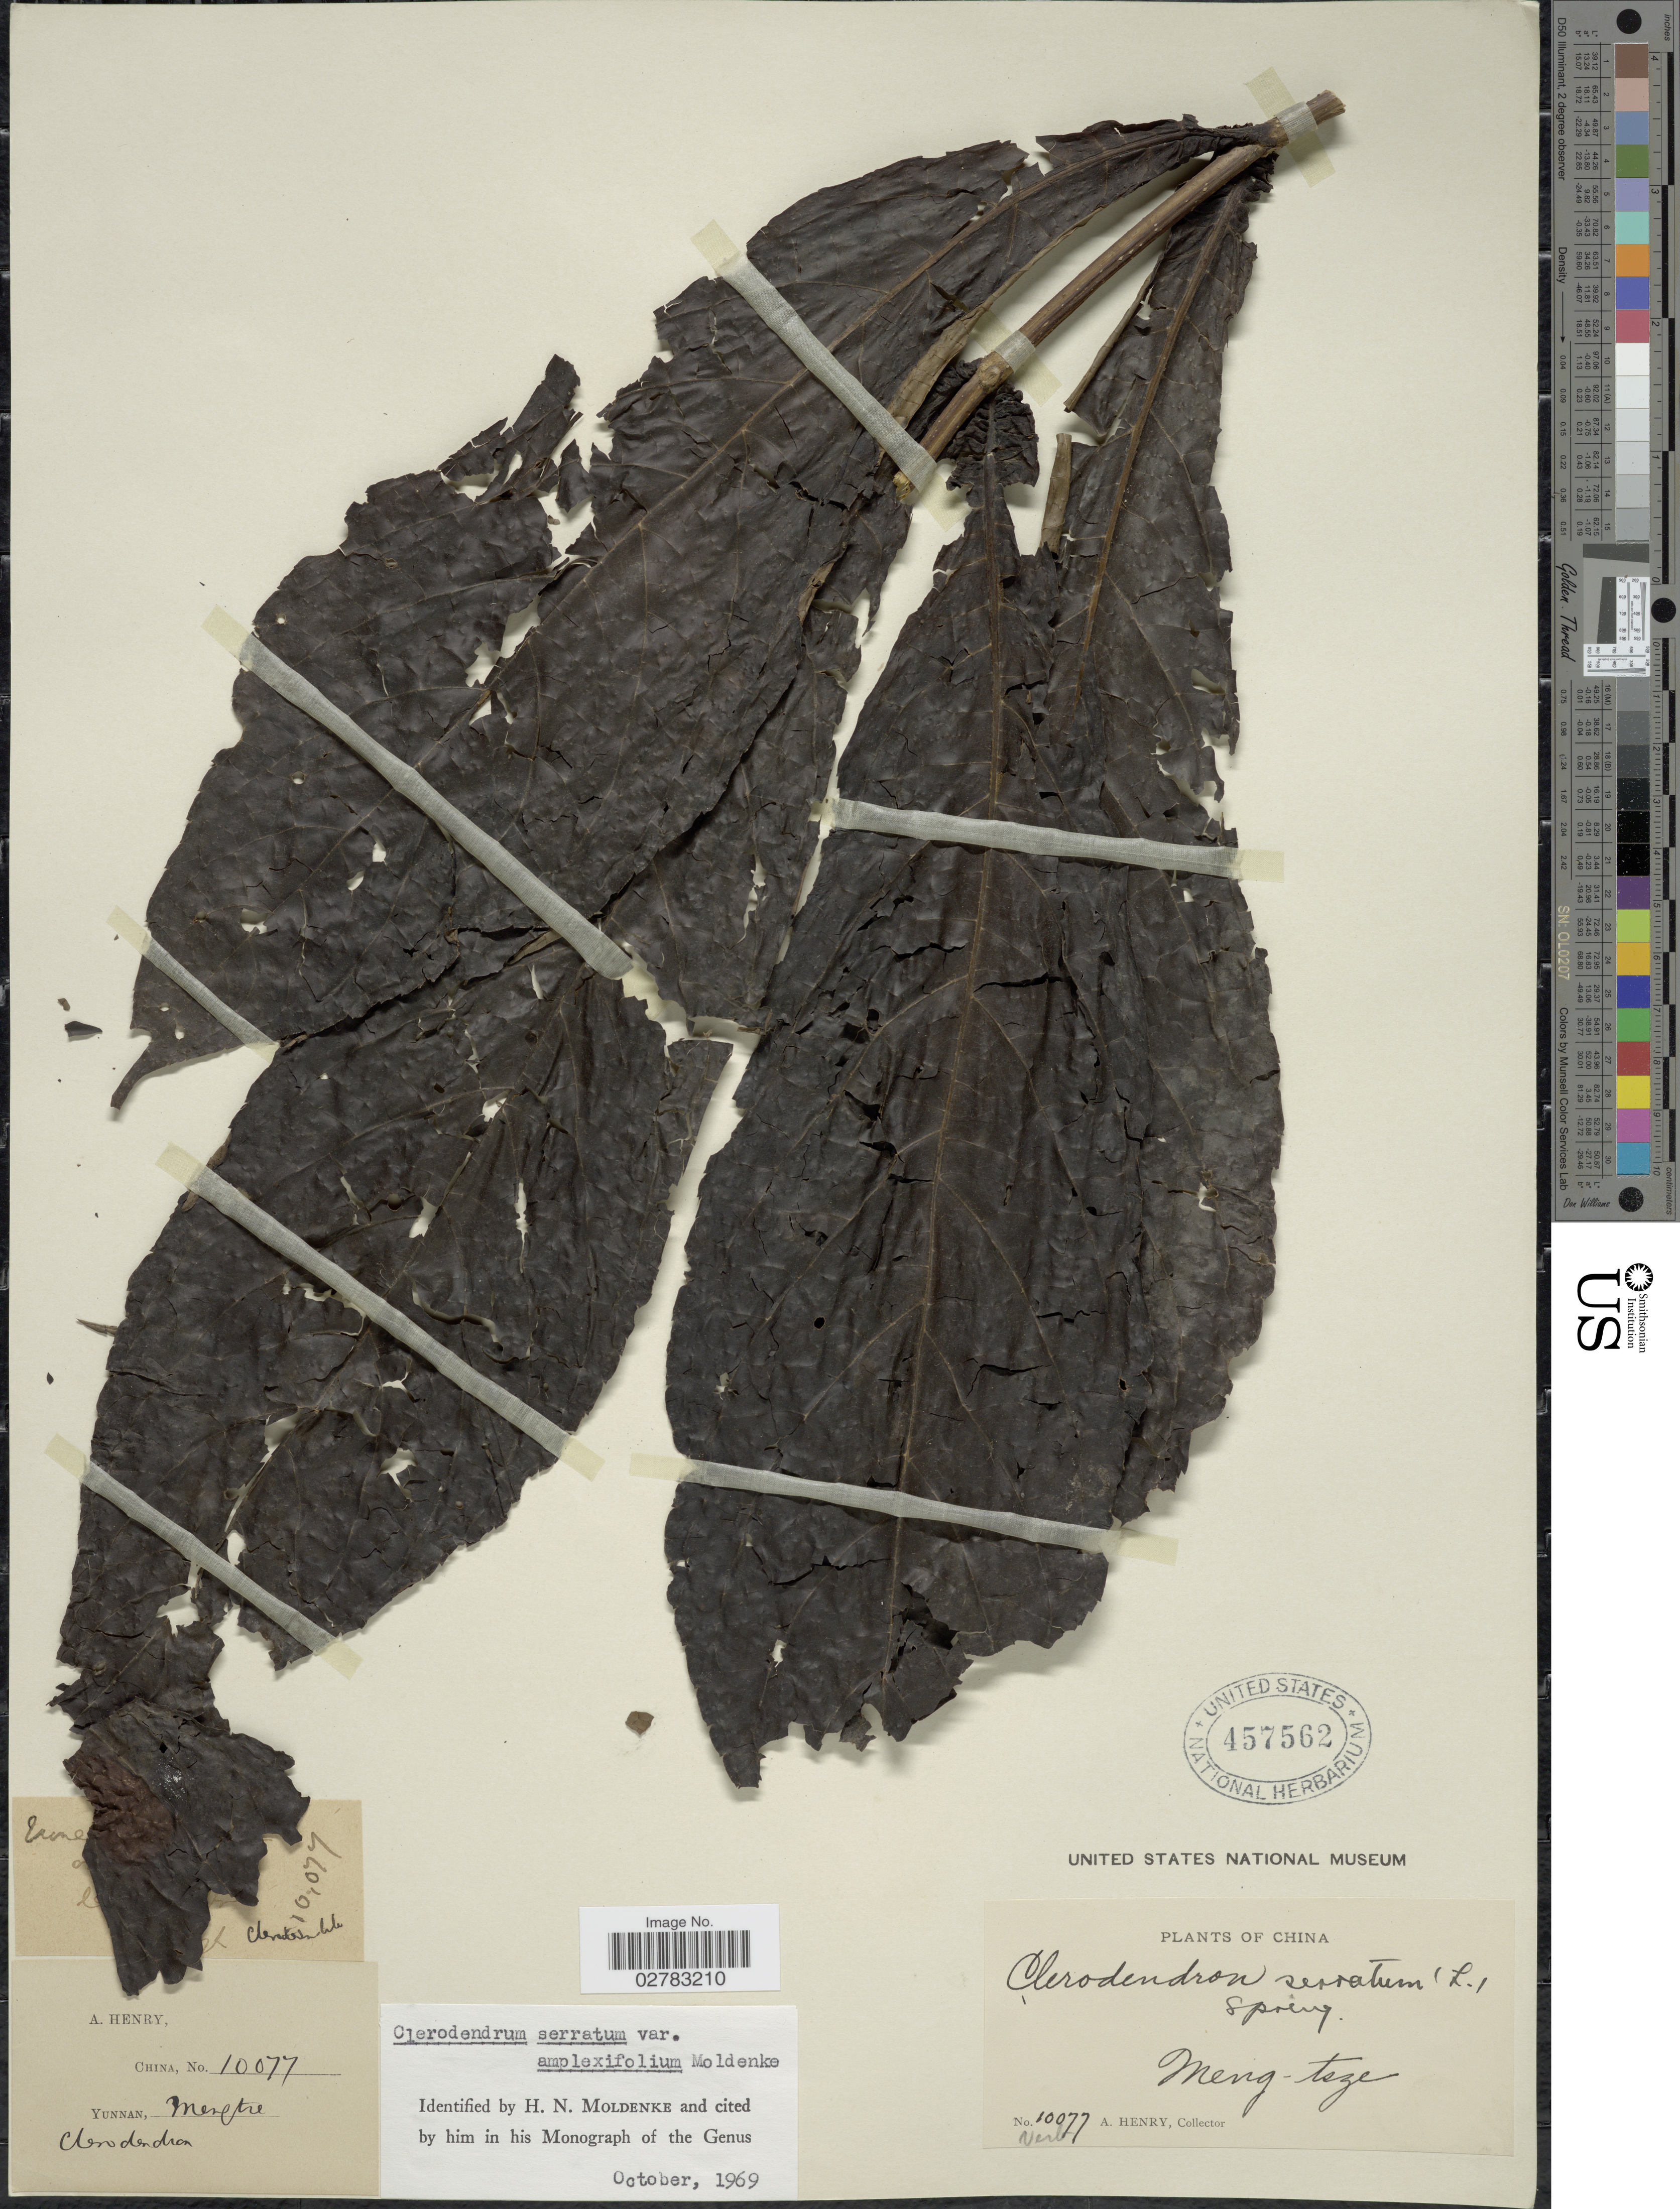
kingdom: Plantae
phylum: Tracheophyta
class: Magnoliopsida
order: Lamiales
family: Lamiaceae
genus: Clerodendrum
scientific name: Clerodendrum serratum var. amplexifolium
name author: Moldenke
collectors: A. Henry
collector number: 10077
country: China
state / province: Yunnan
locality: Meng-tsze.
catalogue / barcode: US 457562